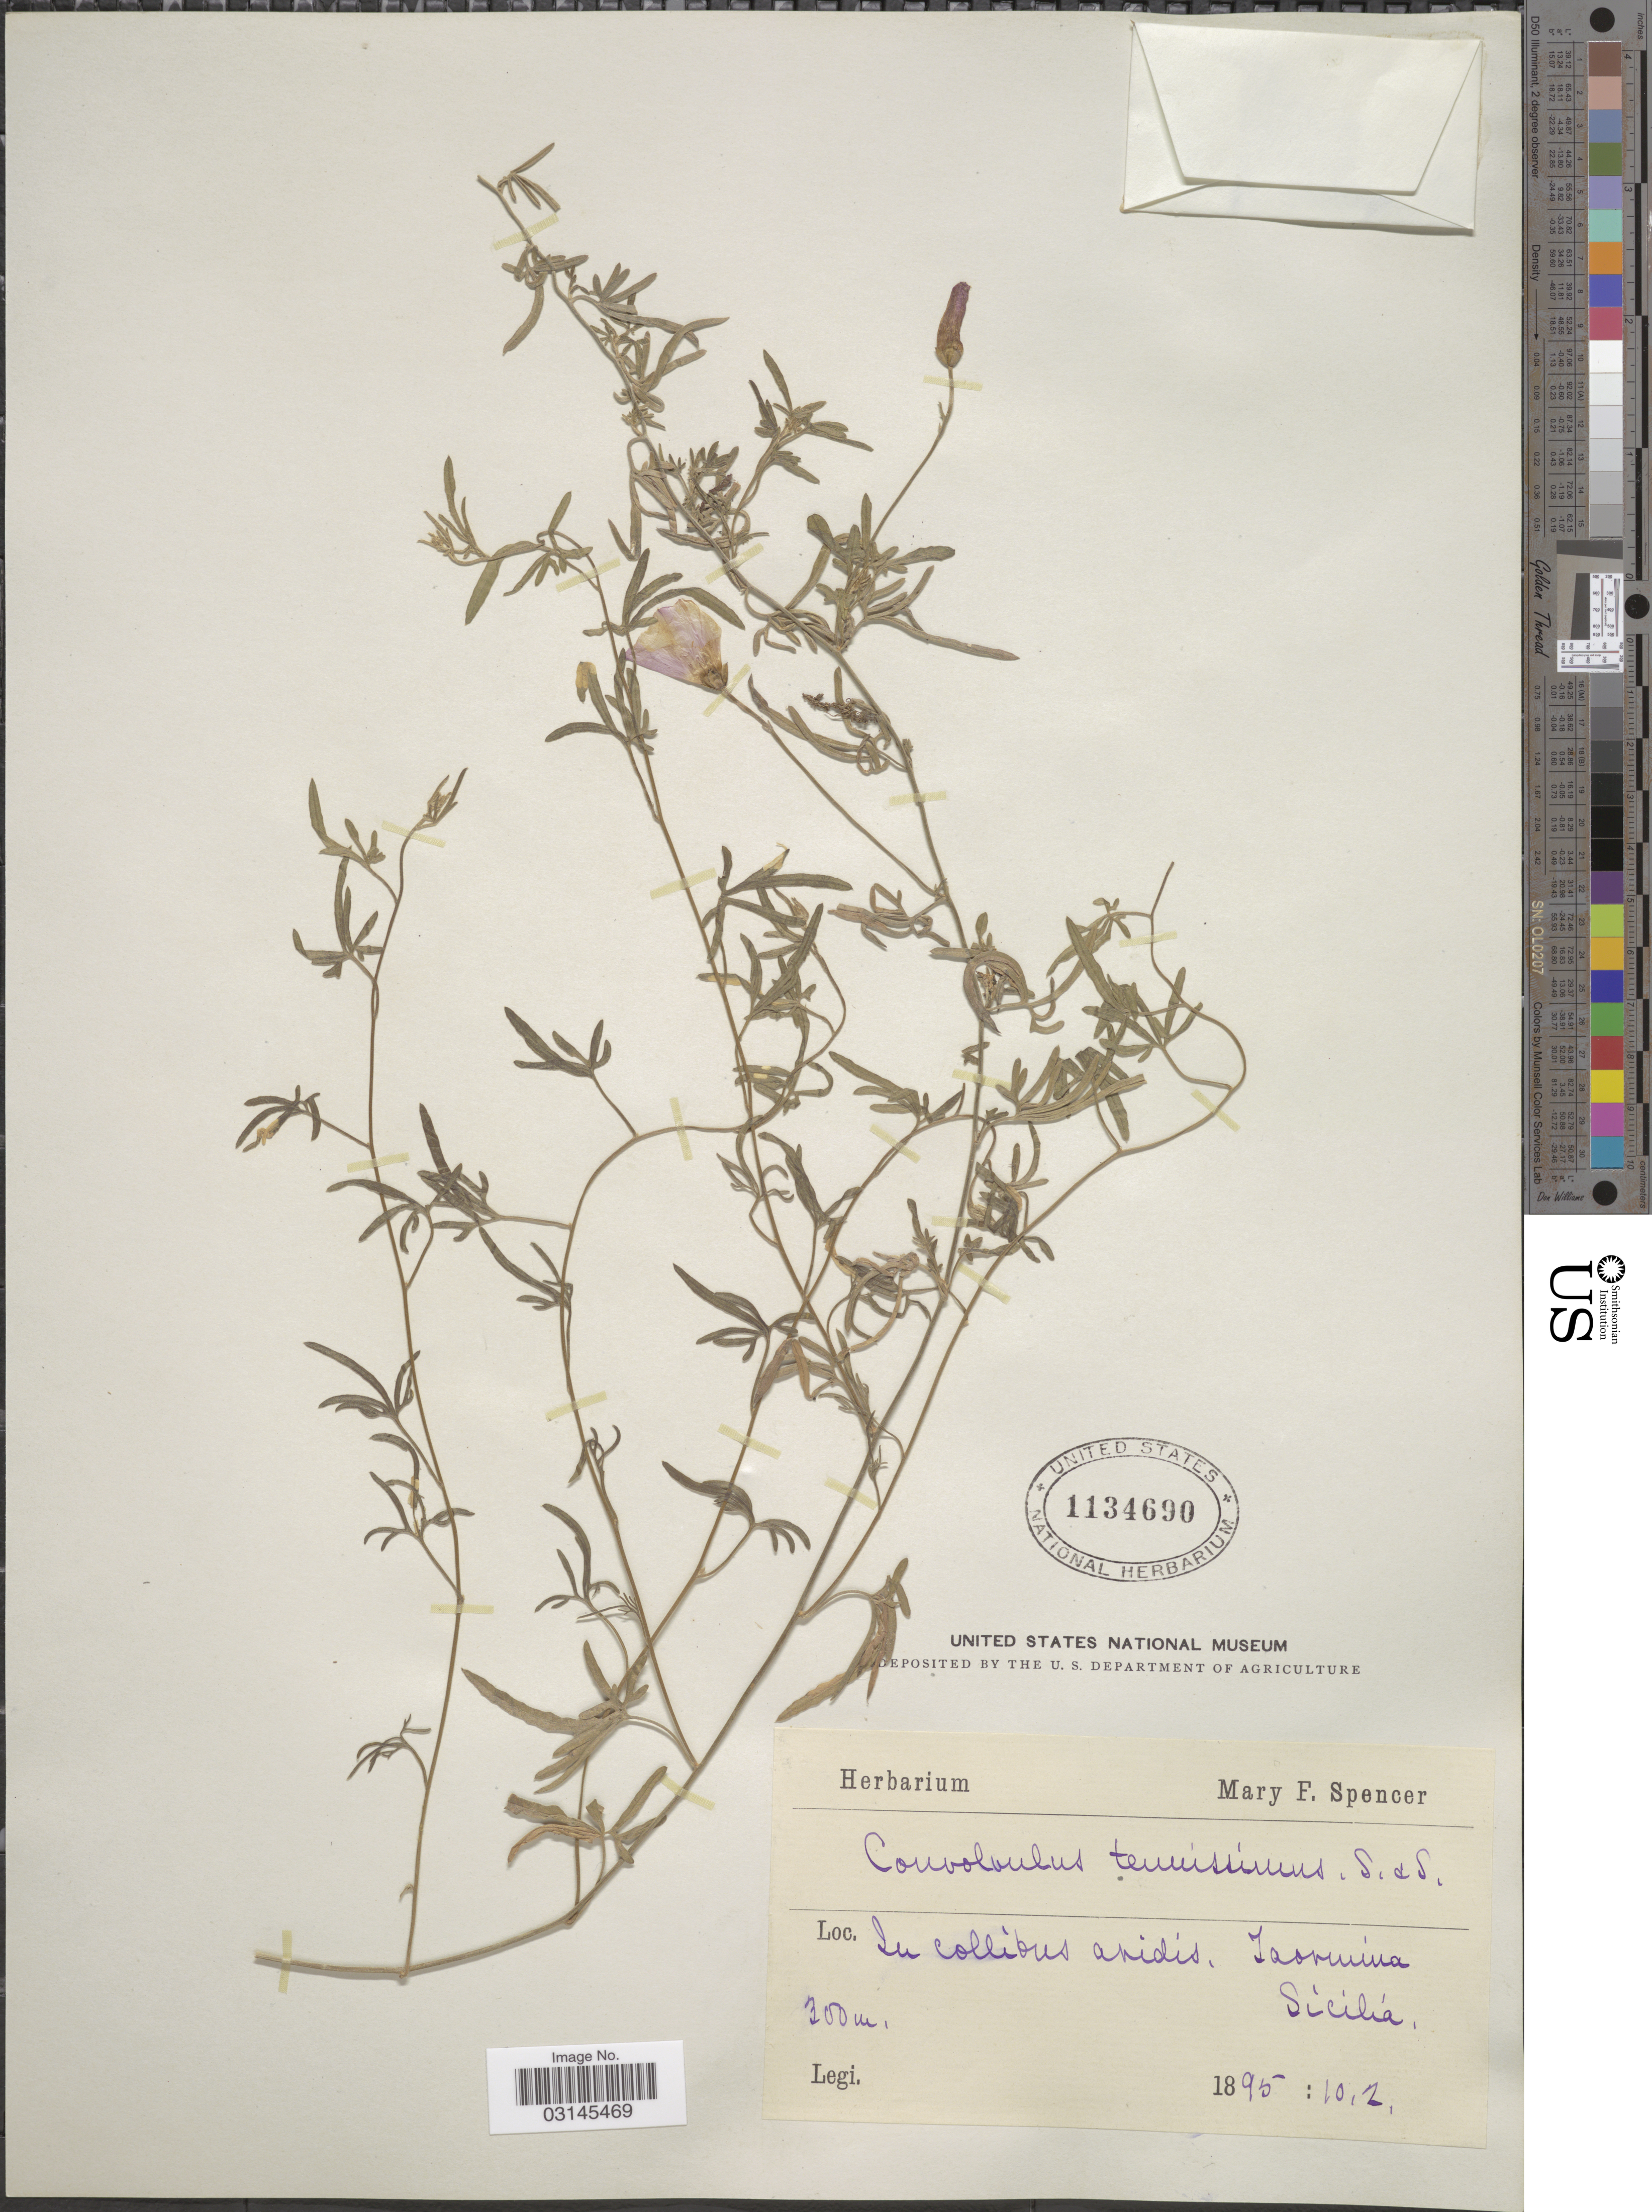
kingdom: Plantae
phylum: Tracheophyta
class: Magnoliopsida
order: Solanales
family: Convolvulaceae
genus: Convolvulus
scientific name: Convolvulus althaeoides var. pedatus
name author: Choisy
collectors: ex herb. Spencer, Mary Fiske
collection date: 1895-10-02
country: Italy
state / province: Siciliana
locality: Taormina Sicilia.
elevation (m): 300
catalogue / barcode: US 1134690